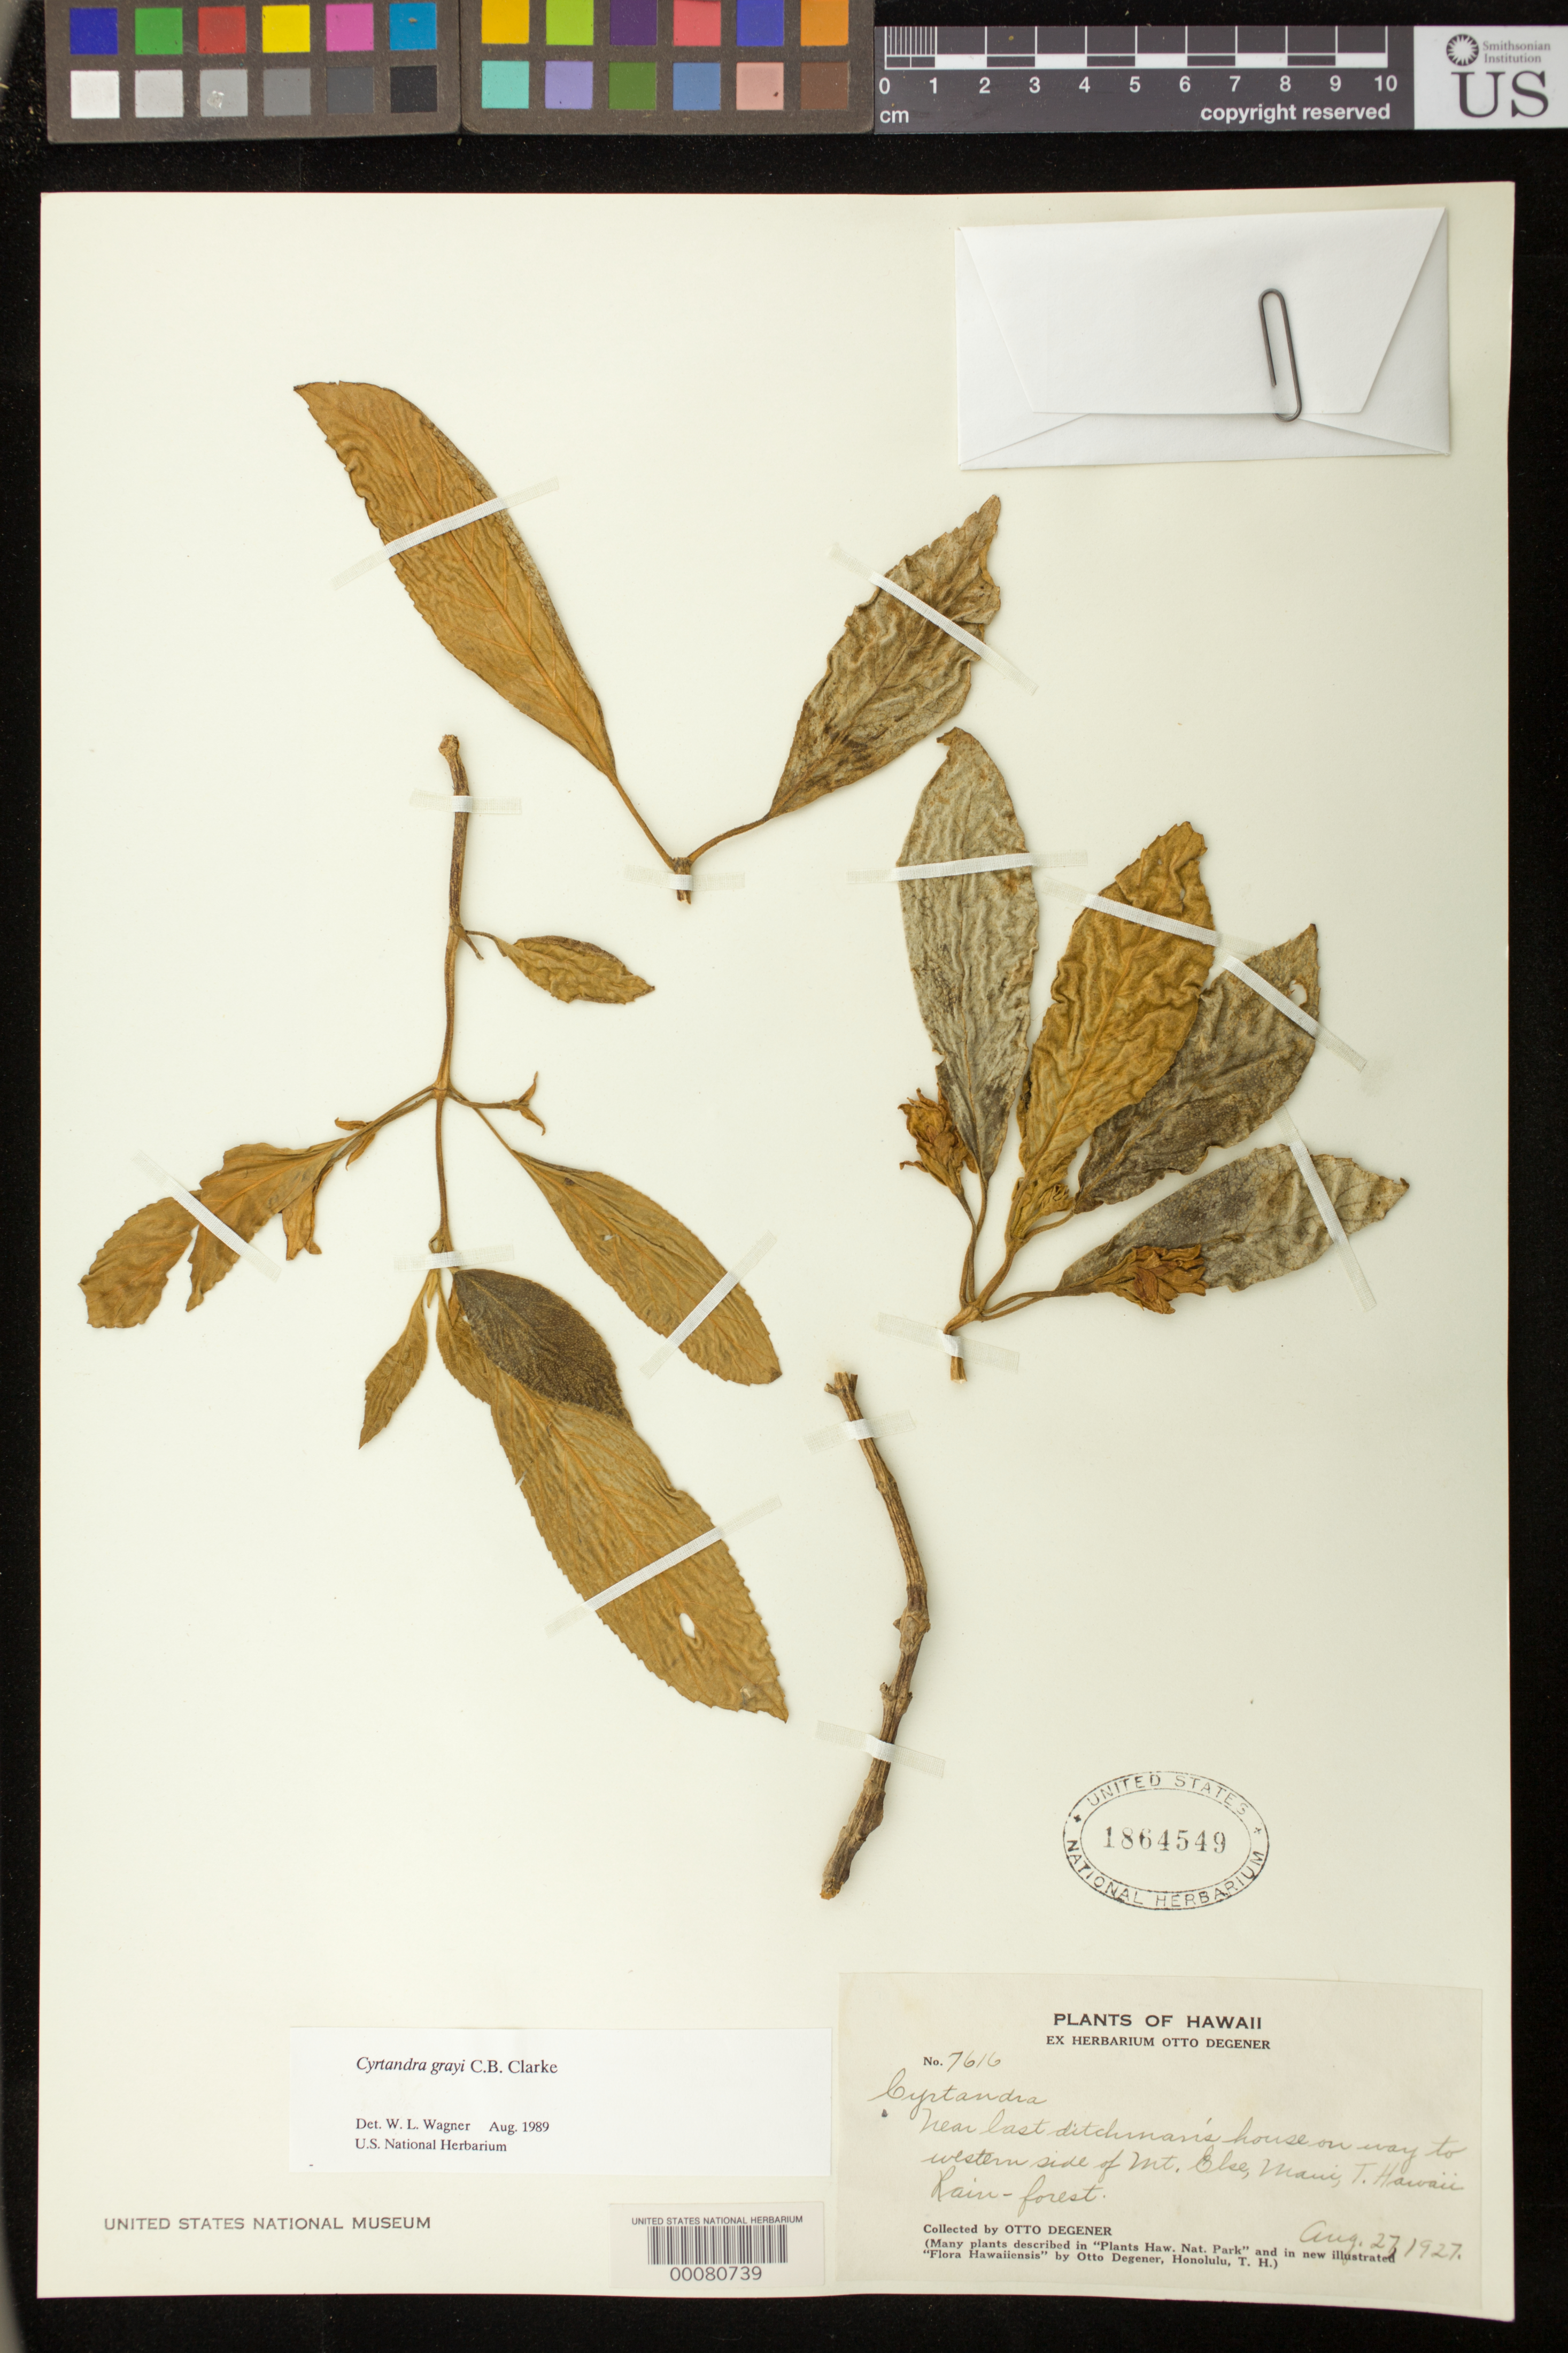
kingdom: Plantae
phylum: Tracheophyta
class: Magnoliopsida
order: Lamiales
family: Gesneriaceae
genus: Cyrtandra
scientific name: Cyrtandra grayi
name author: C.B. Clarke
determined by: Wagner, W. L., (BOT), Smithsonian Institution - National Museum of Natural History (UNITED STATES)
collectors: O. Degener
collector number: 7616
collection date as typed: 27 Aug 1927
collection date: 1927-08-27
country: United States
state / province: Hawaii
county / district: Maui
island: Maui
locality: Near last ditchman's house on way to western side of Mt Else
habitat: Rain- forest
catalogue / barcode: US 1864549